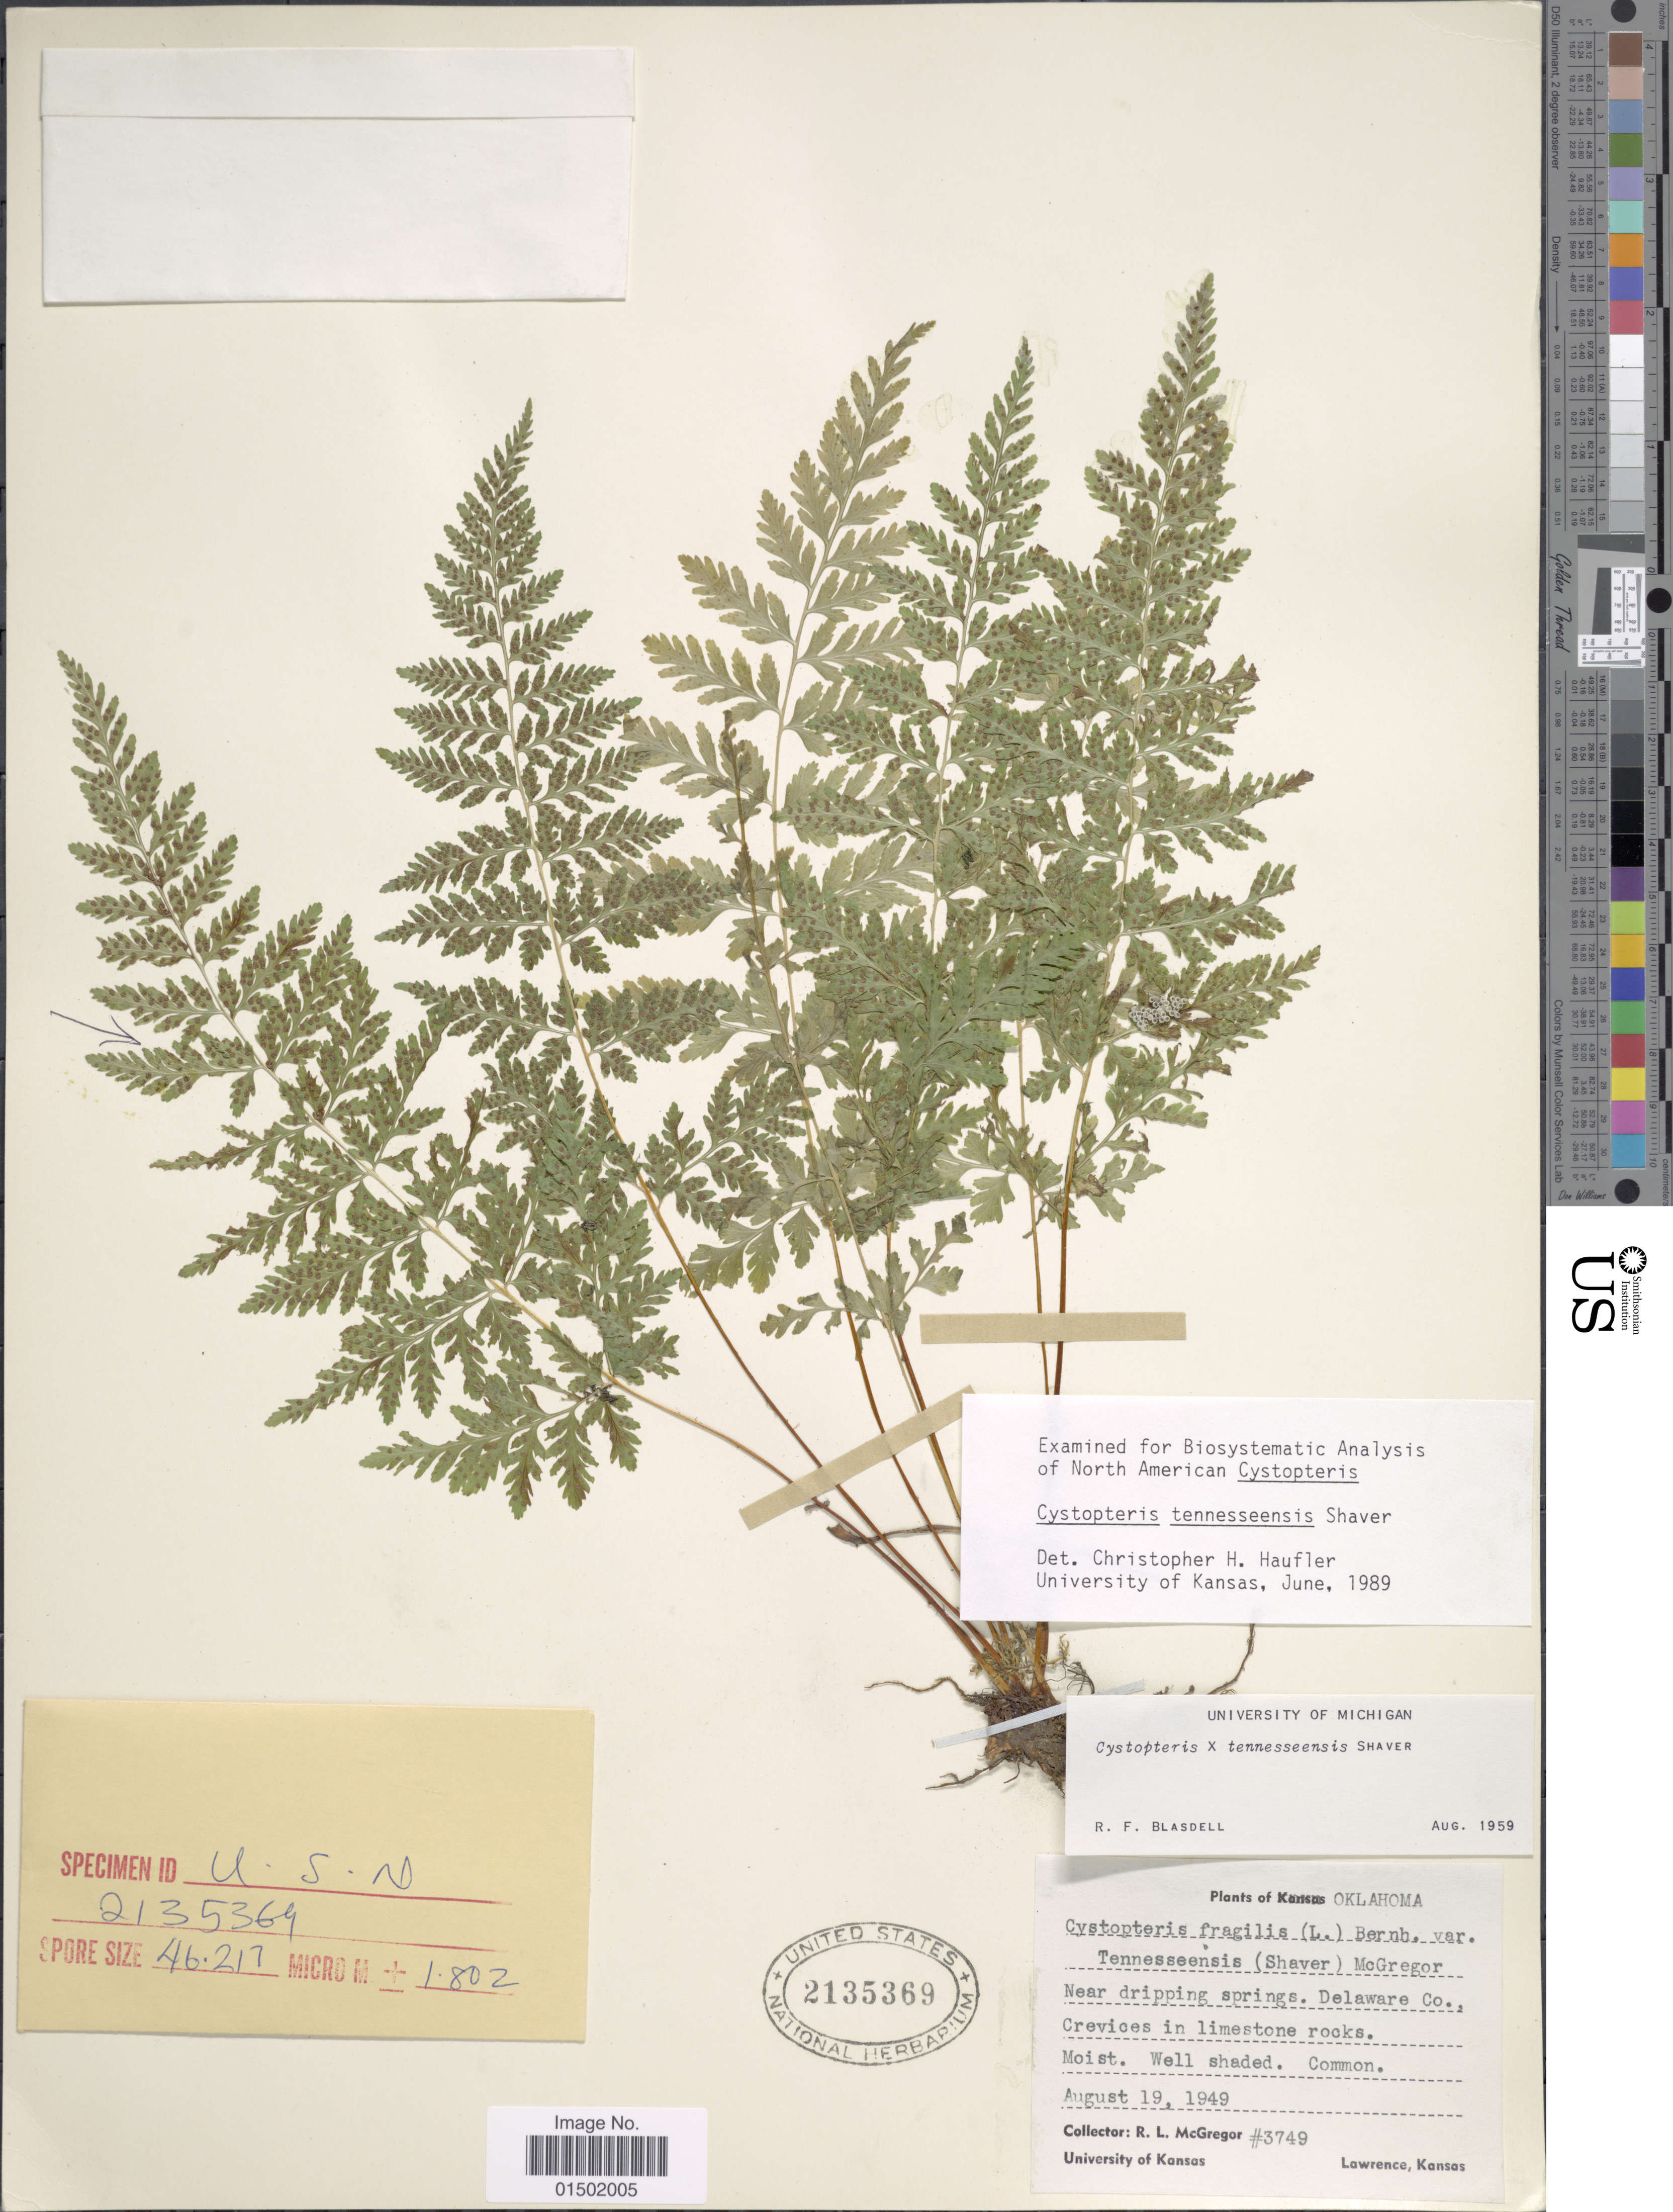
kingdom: Plantae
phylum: Tracheophyta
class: Polypodiopsida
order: Polypodiales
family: Cystopteridaceae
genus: Cystopteris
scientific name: Cystopteris tennesseensis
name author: Shaver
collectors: R. McGregor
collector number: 3749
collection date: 1949-08-19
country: United States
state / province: Oklahoma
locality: Near dripping springs, Delaware Co.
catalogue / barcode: US 2135369